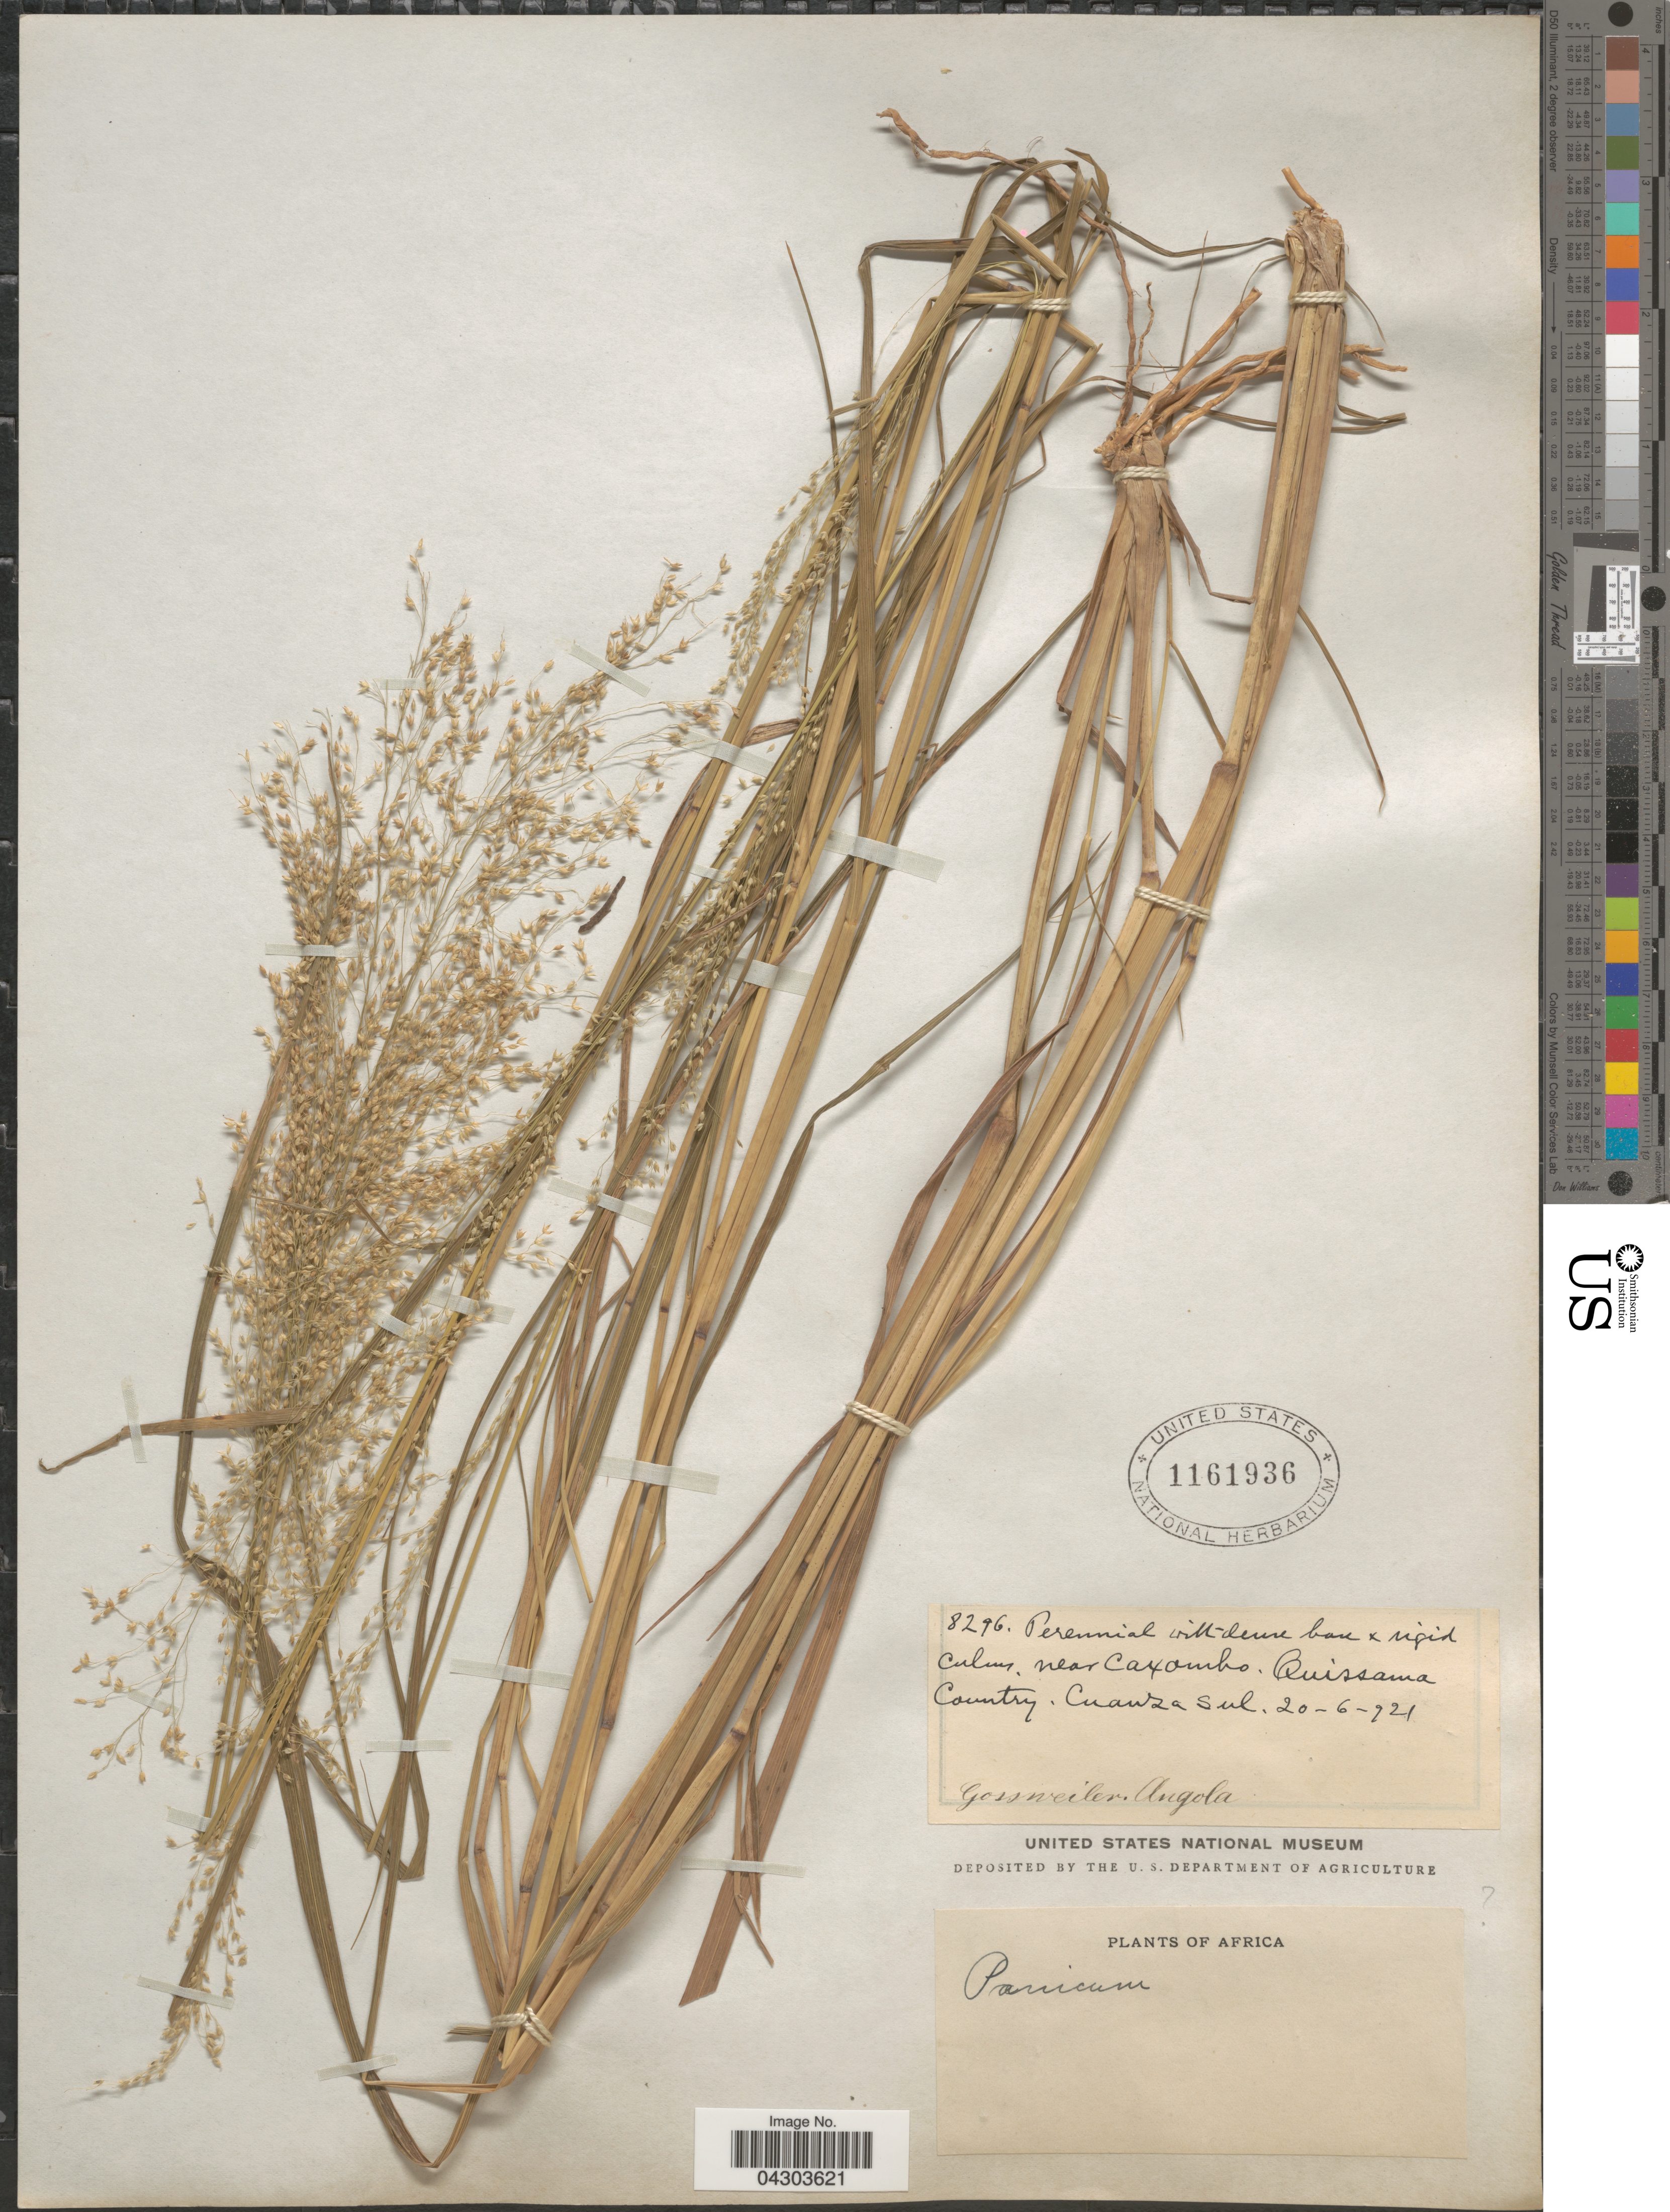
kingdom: Plantae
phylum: Tracheophyta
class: Liliopsida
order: Poales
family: Poaceae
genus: Panicum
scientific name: Panicum fluviicola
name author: Steud.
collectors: -. Gossweiler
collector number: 8296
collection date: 1921-06-20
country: Angola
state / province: Cuanza Sul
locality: Near Caxambo. Quissama Country.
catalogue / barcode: US 1161936